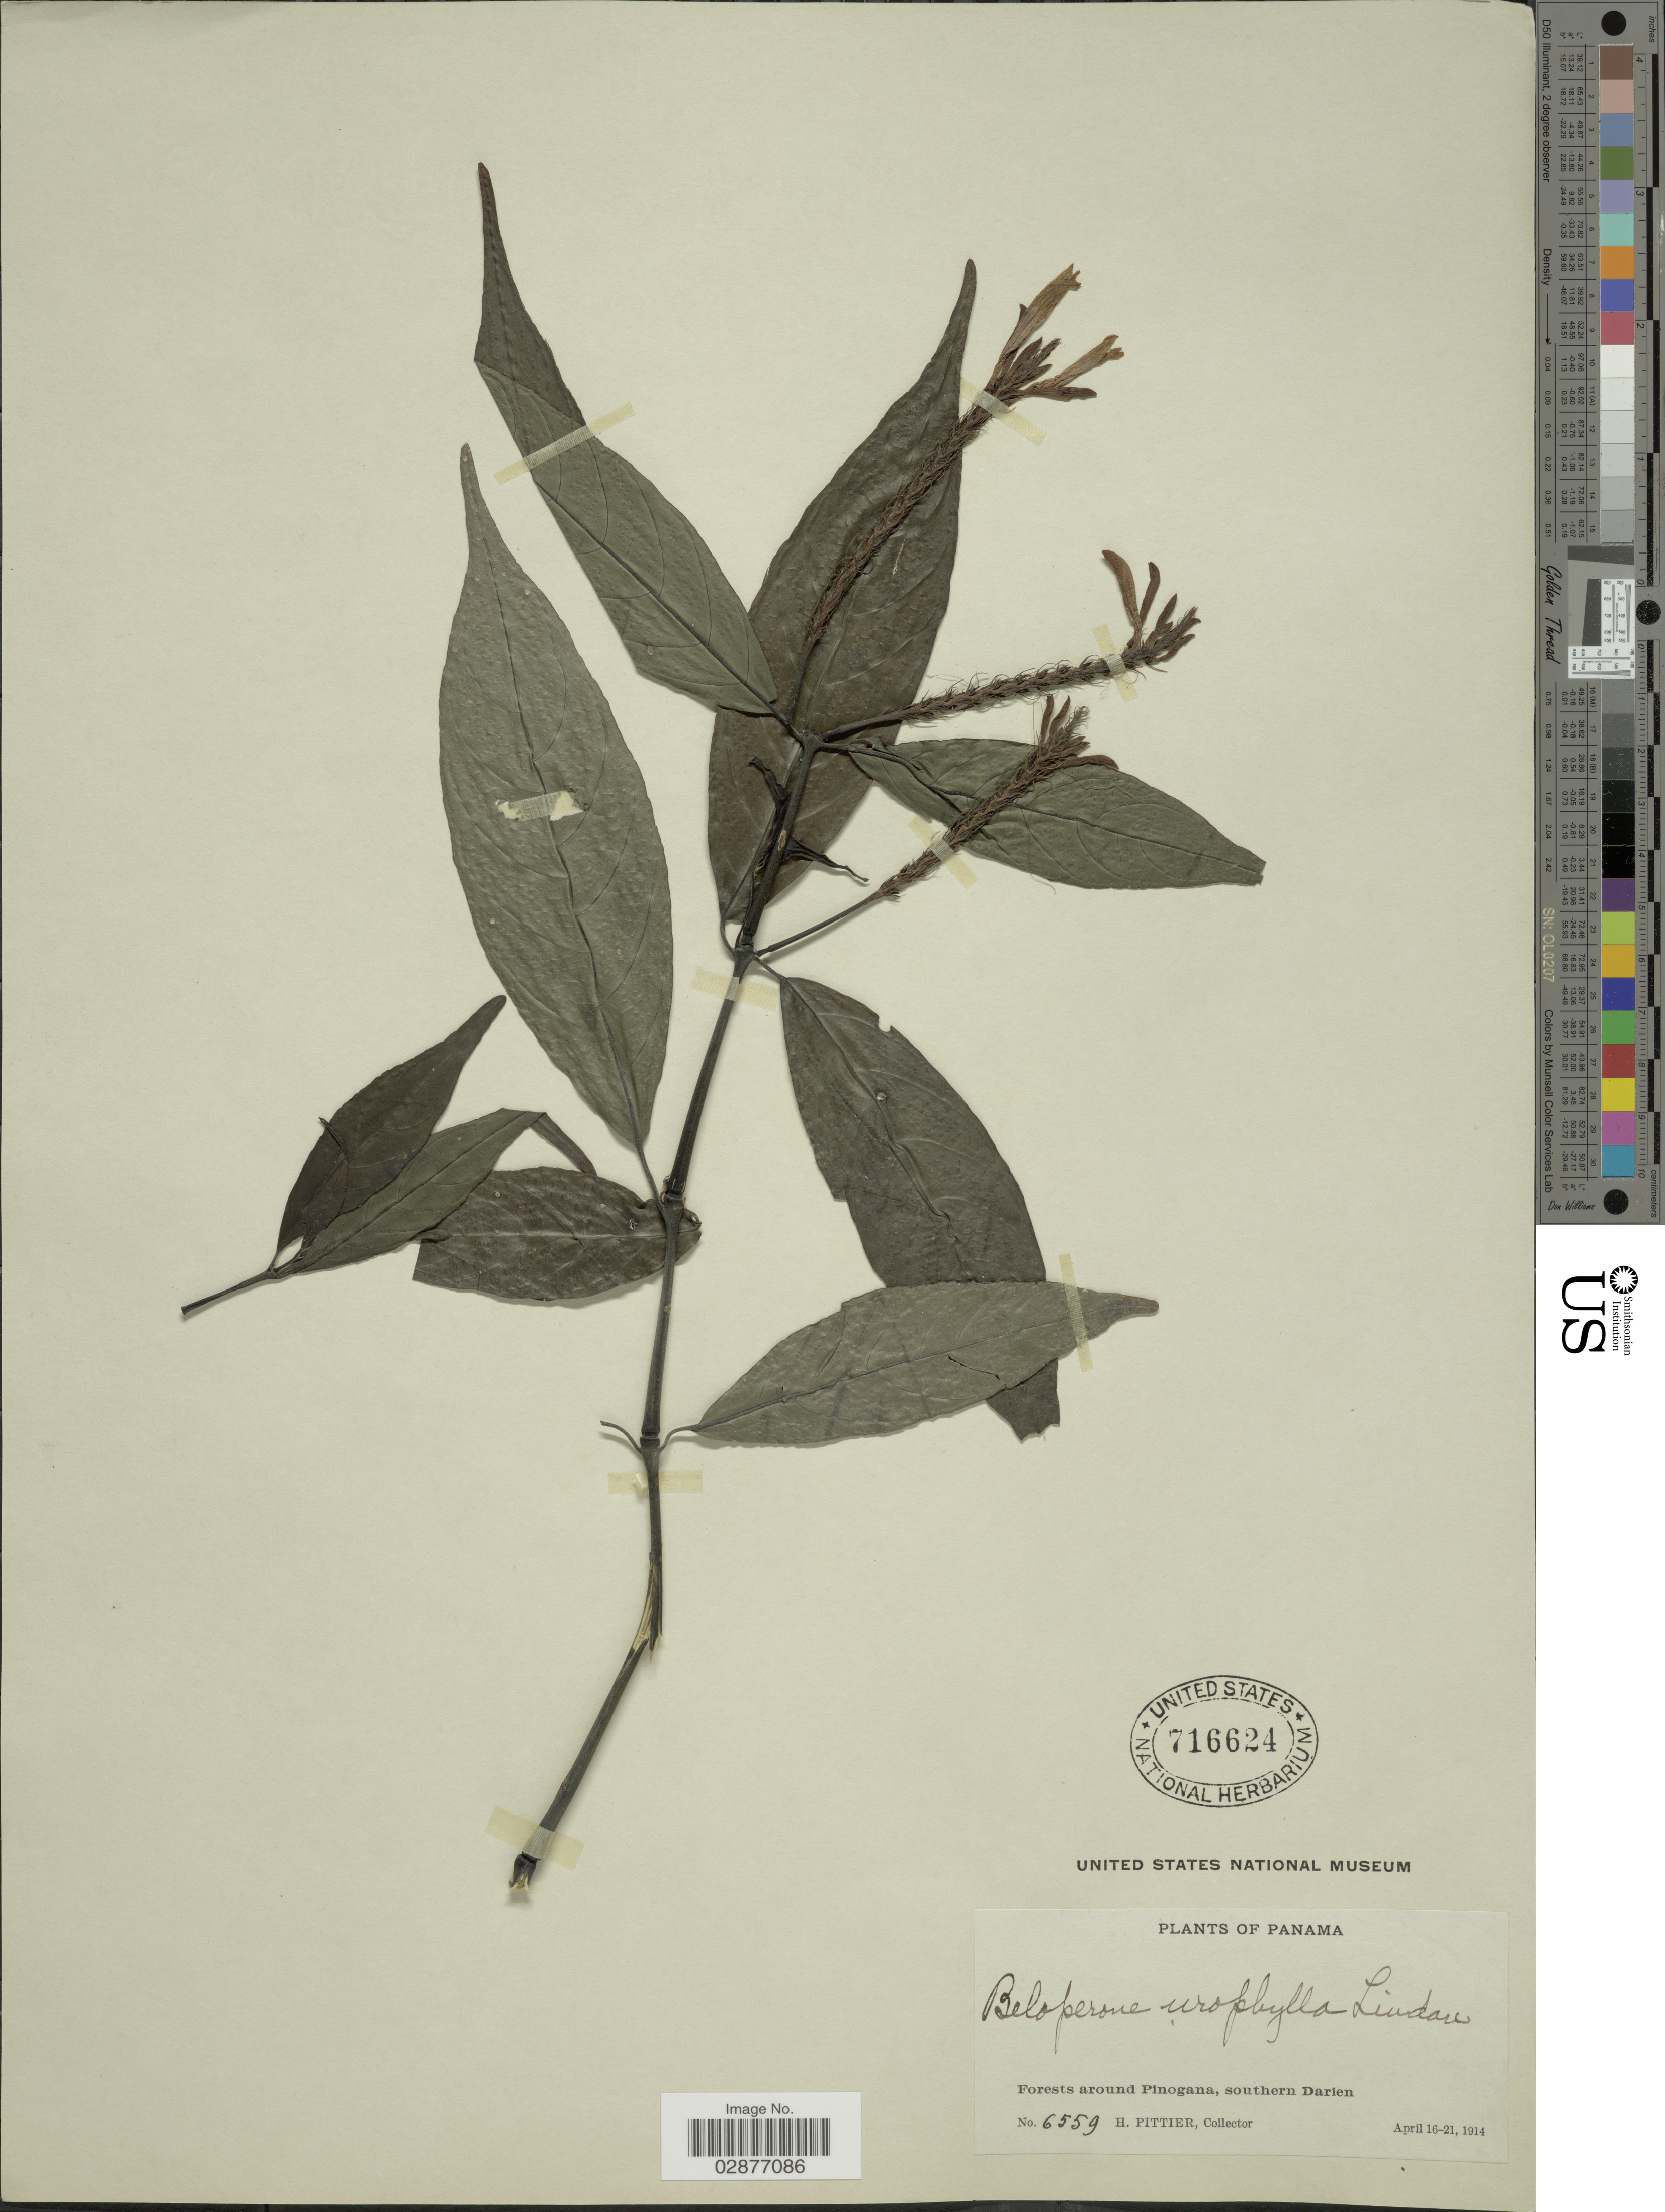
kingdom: Plantae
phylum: Tracheophyta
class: Magnoliopsida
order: Lamiales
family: Acanthaceae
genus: Justicia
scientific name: Justicia urophylla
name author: (Lindau) D.N. Gibson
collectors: H. F. Pittier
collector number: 6559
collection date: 1914-04-16/1914-04-21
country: Panama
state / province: Darién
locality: Forests around Pinogana, southern Darien.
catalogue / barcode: US 716624